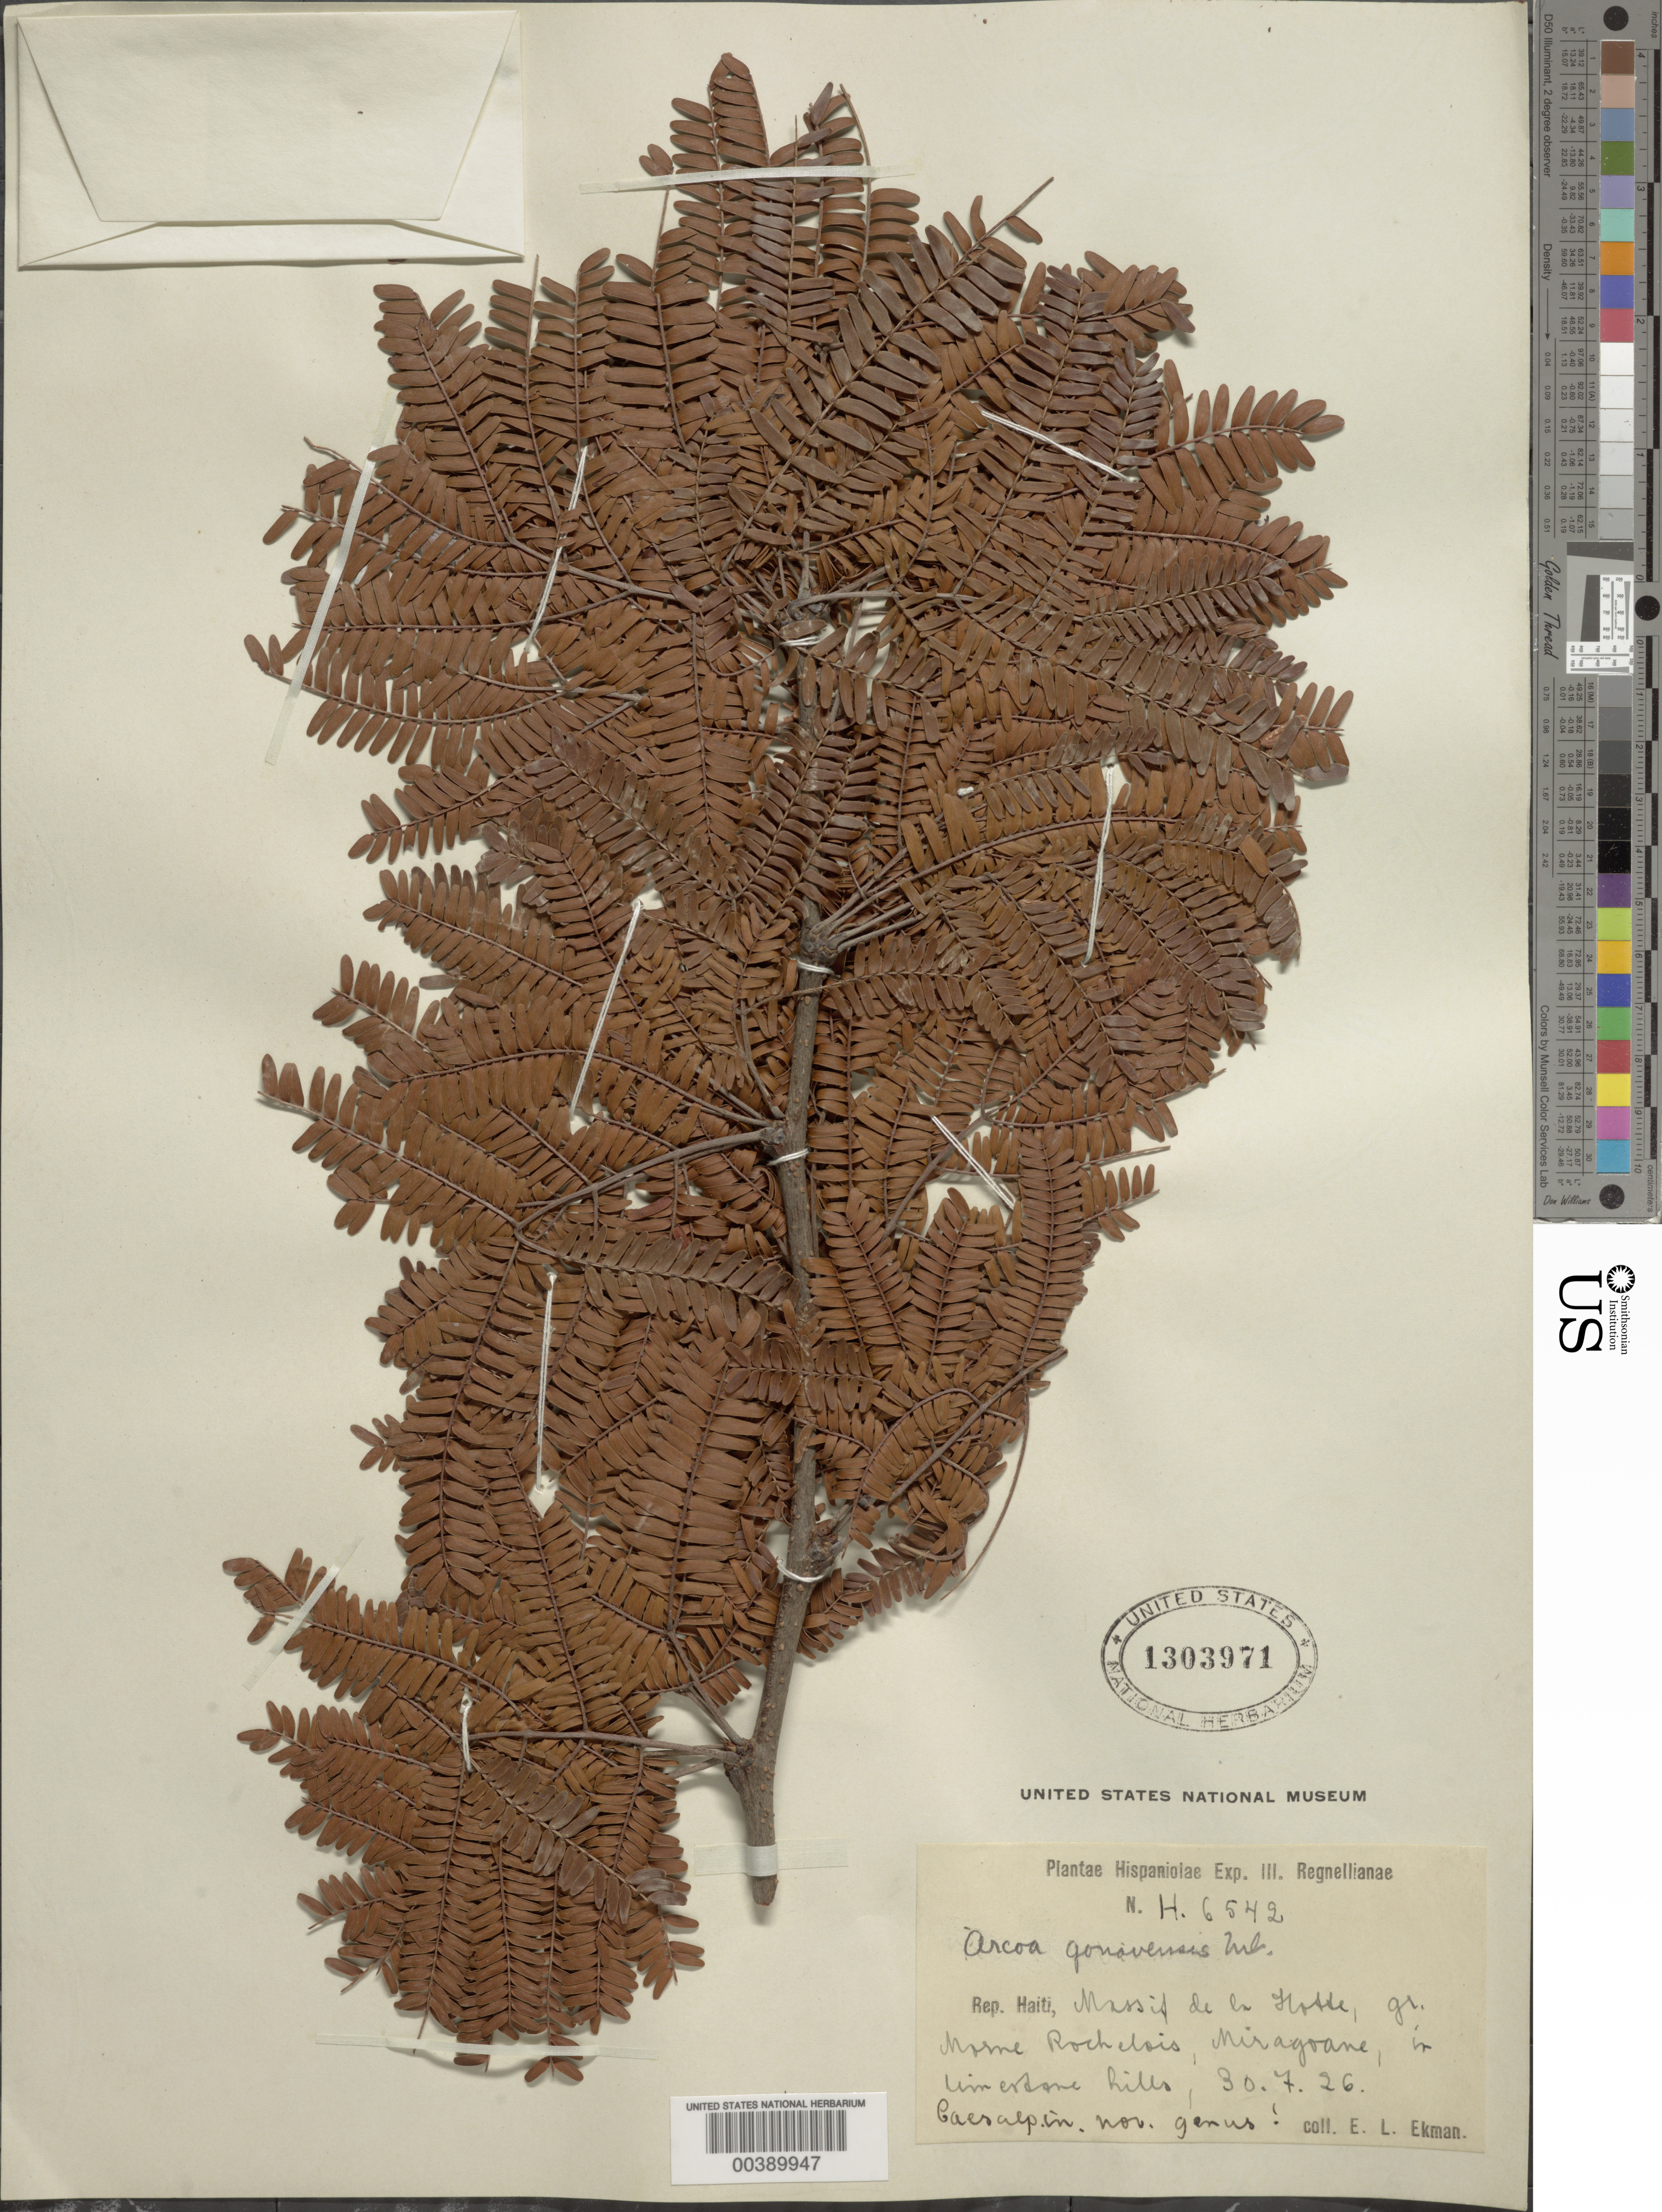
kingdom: Plantae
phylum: Tracheophyta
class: Magnoliopsida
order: Fabales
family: Fabaceae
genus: Arcoa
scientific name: Arcoa gonavensis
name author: Urb.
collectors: E. L. Ekman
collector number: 6542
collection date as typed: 30 Jul 1926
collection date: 1926-07-30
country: Haiti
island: Hispaniola Island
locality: Massif de la hotte, gr. morne rochelsis, miragoane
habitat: Limestone hills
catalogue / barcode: US 1303971